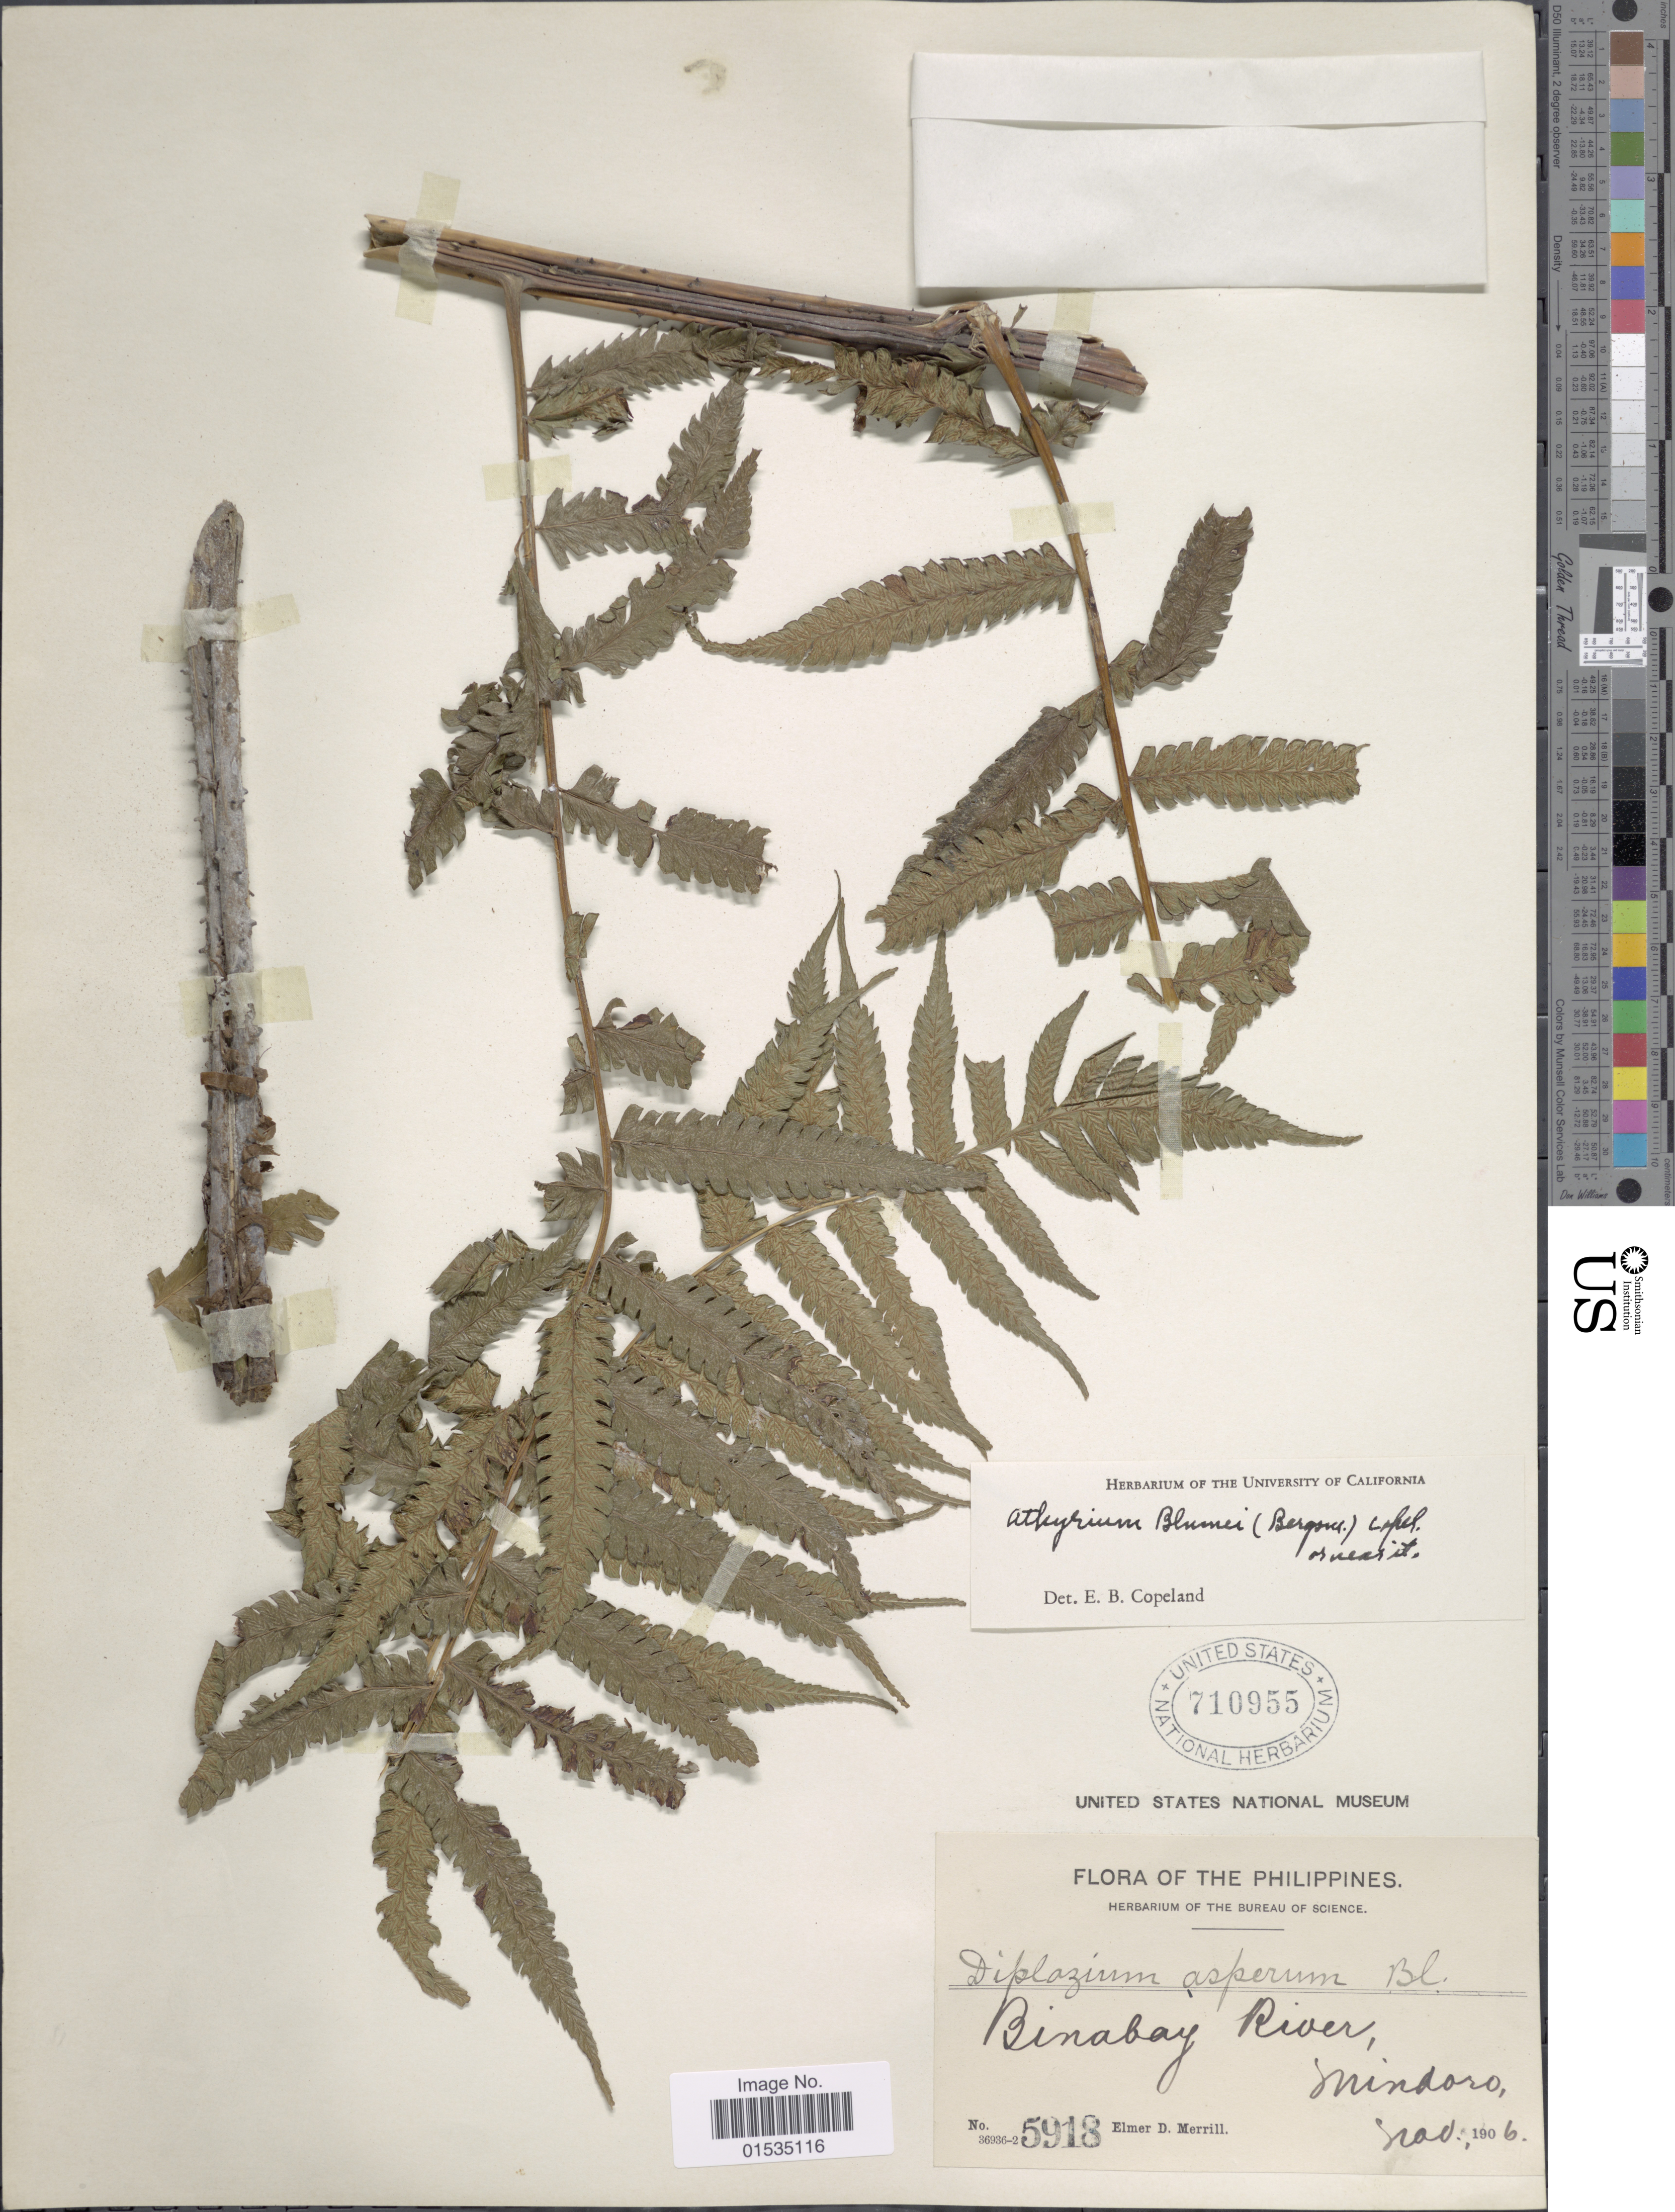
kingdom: Plantae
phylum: Tracheophyta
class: Polypodiopsida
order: Polypodiales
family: Athyriaceae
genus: Diplazium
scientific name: Diplazium polypodioides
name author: Blume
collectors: E. D. Merrill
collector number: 5918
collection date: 1906-11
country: Philippines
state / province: Mimaropa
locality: Binabay River, Mindoro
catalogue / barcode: US 710955